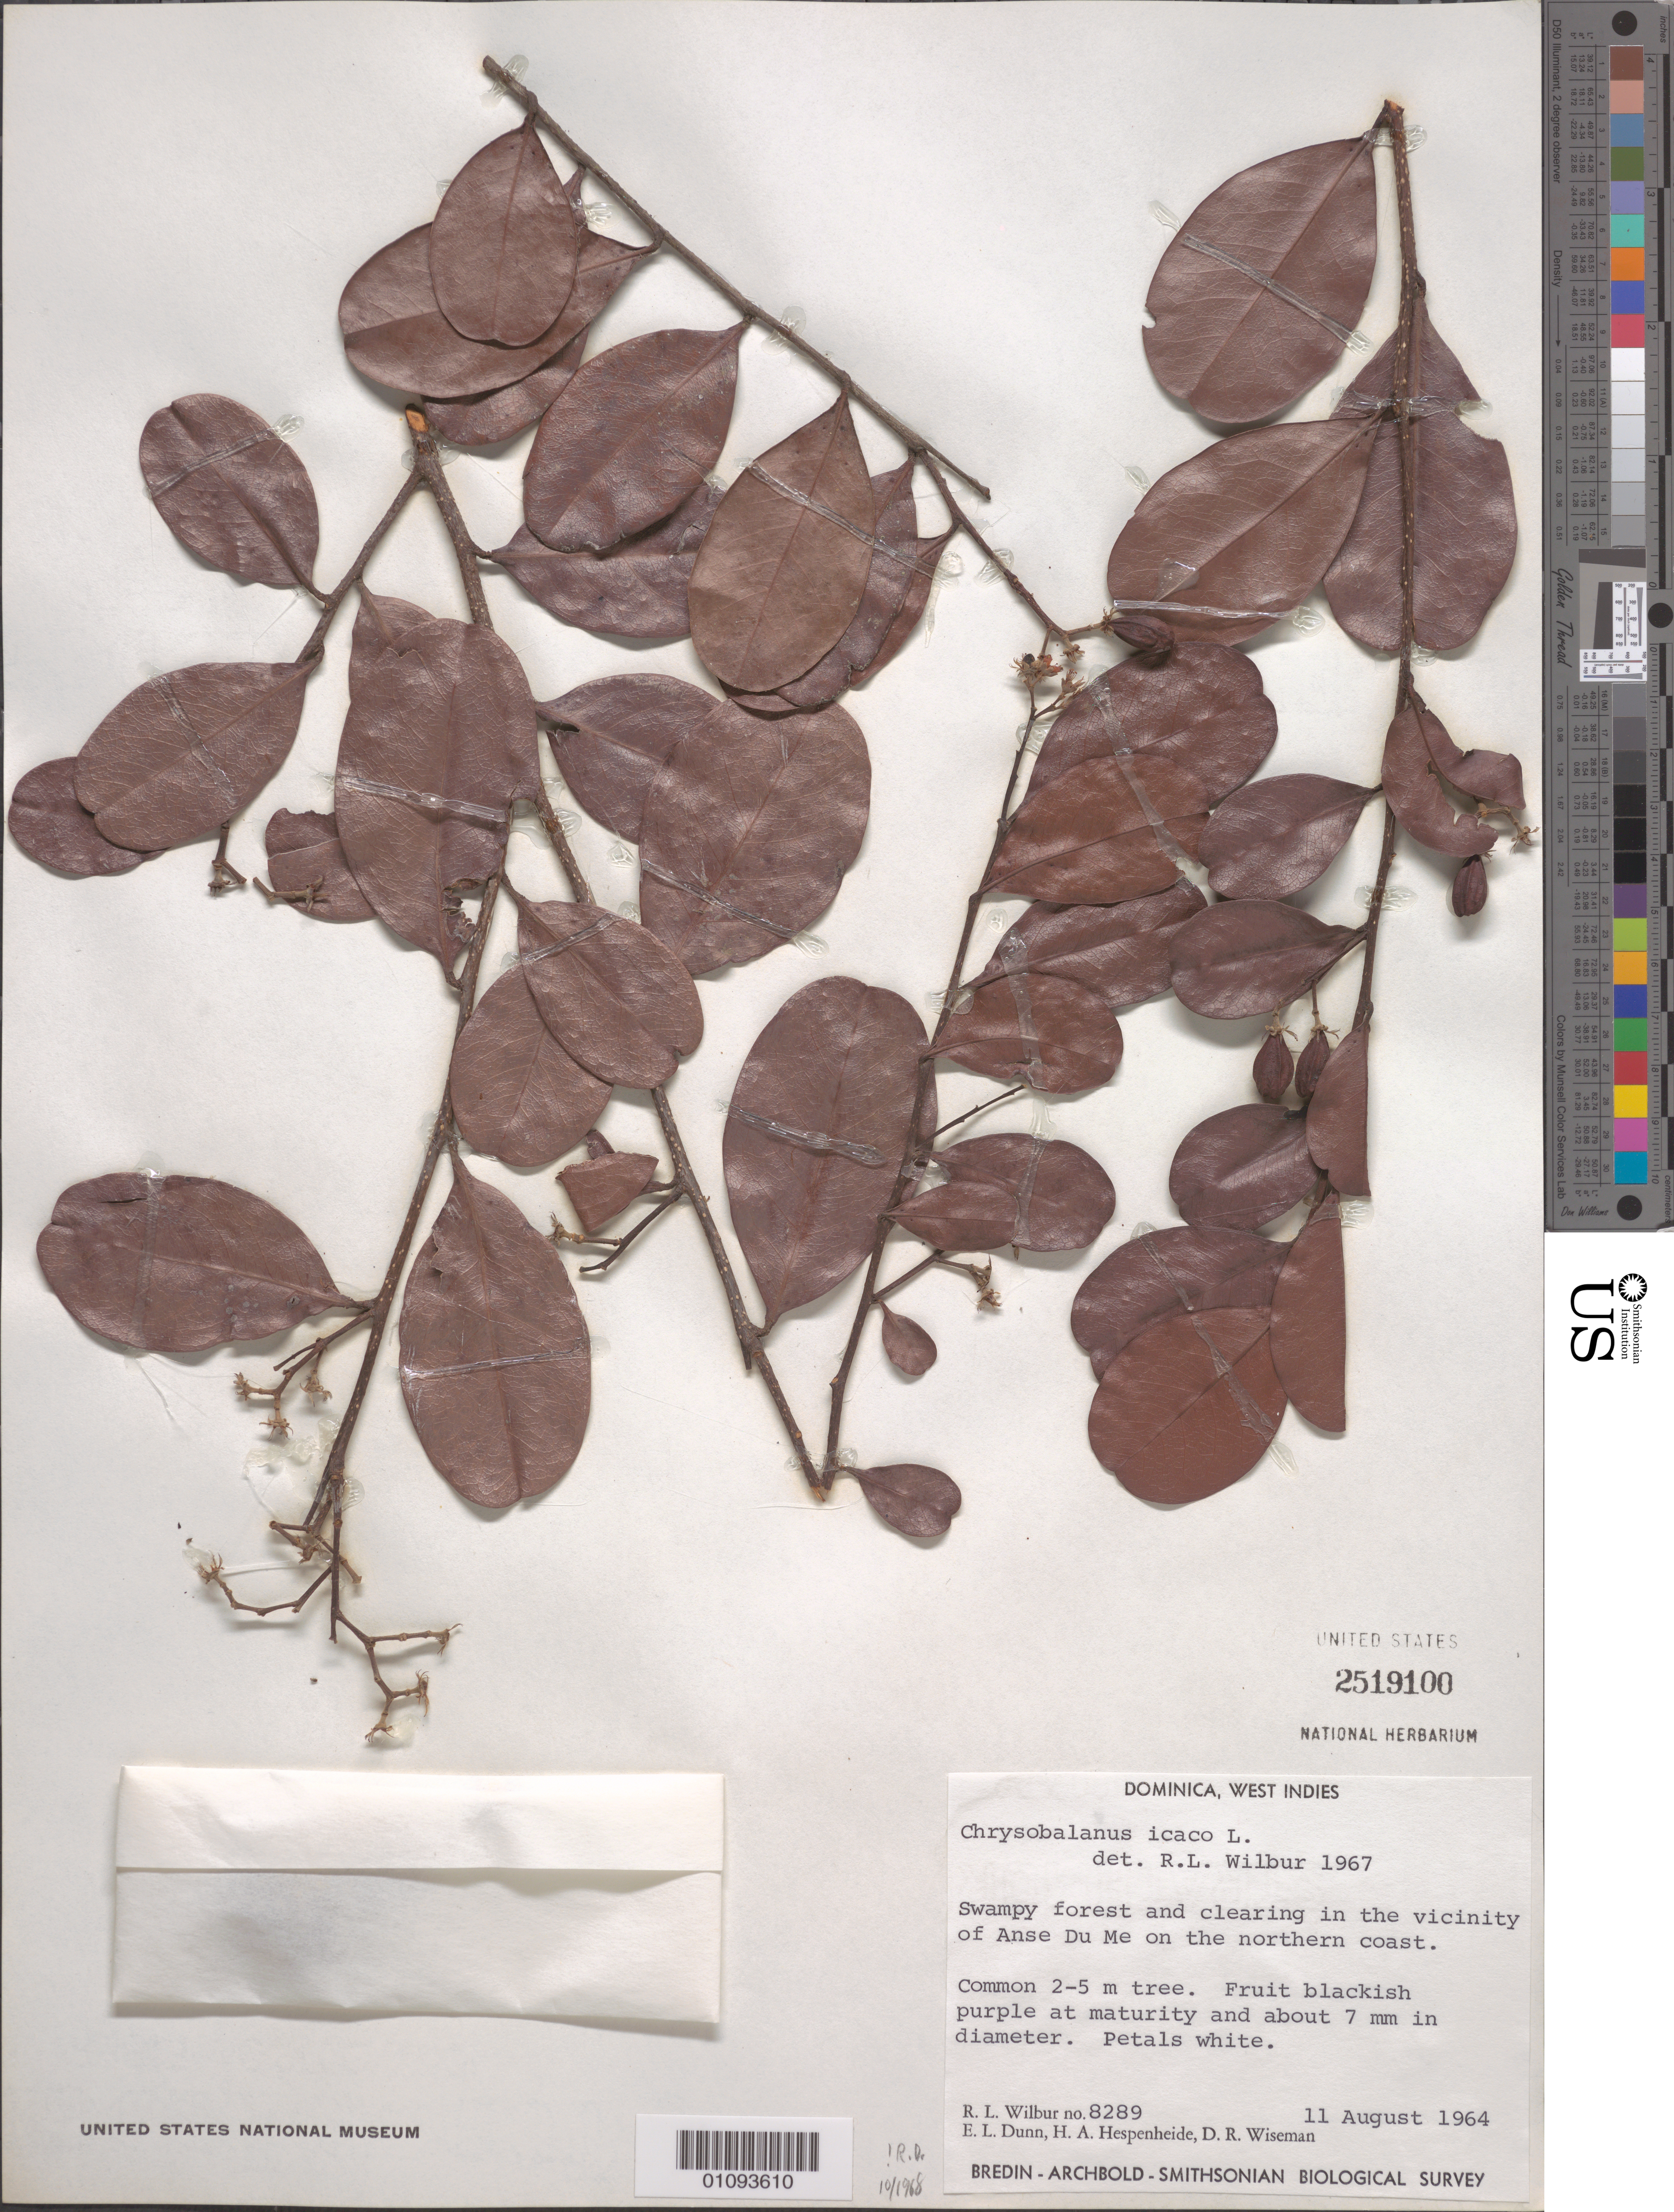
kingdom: Plantae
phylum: Tracheophyta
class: Magnoliopsida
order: Malpighiales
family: Chrysobalanaceae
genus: Chrysobalanus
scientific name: Chrysobalanus icaco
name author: L.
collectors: R. L. Wilbur, E. Dunn, H. A. Hespenheide & D. R. Wiseman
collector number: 8289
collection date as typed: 11 Aug 1964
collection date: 1964-08-11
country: Dominica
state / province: St. Andrew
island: Dominica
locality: Swampy forest and clearing in the vicinity of Anse Du Me on the northern coast.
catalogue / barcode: US 2519100